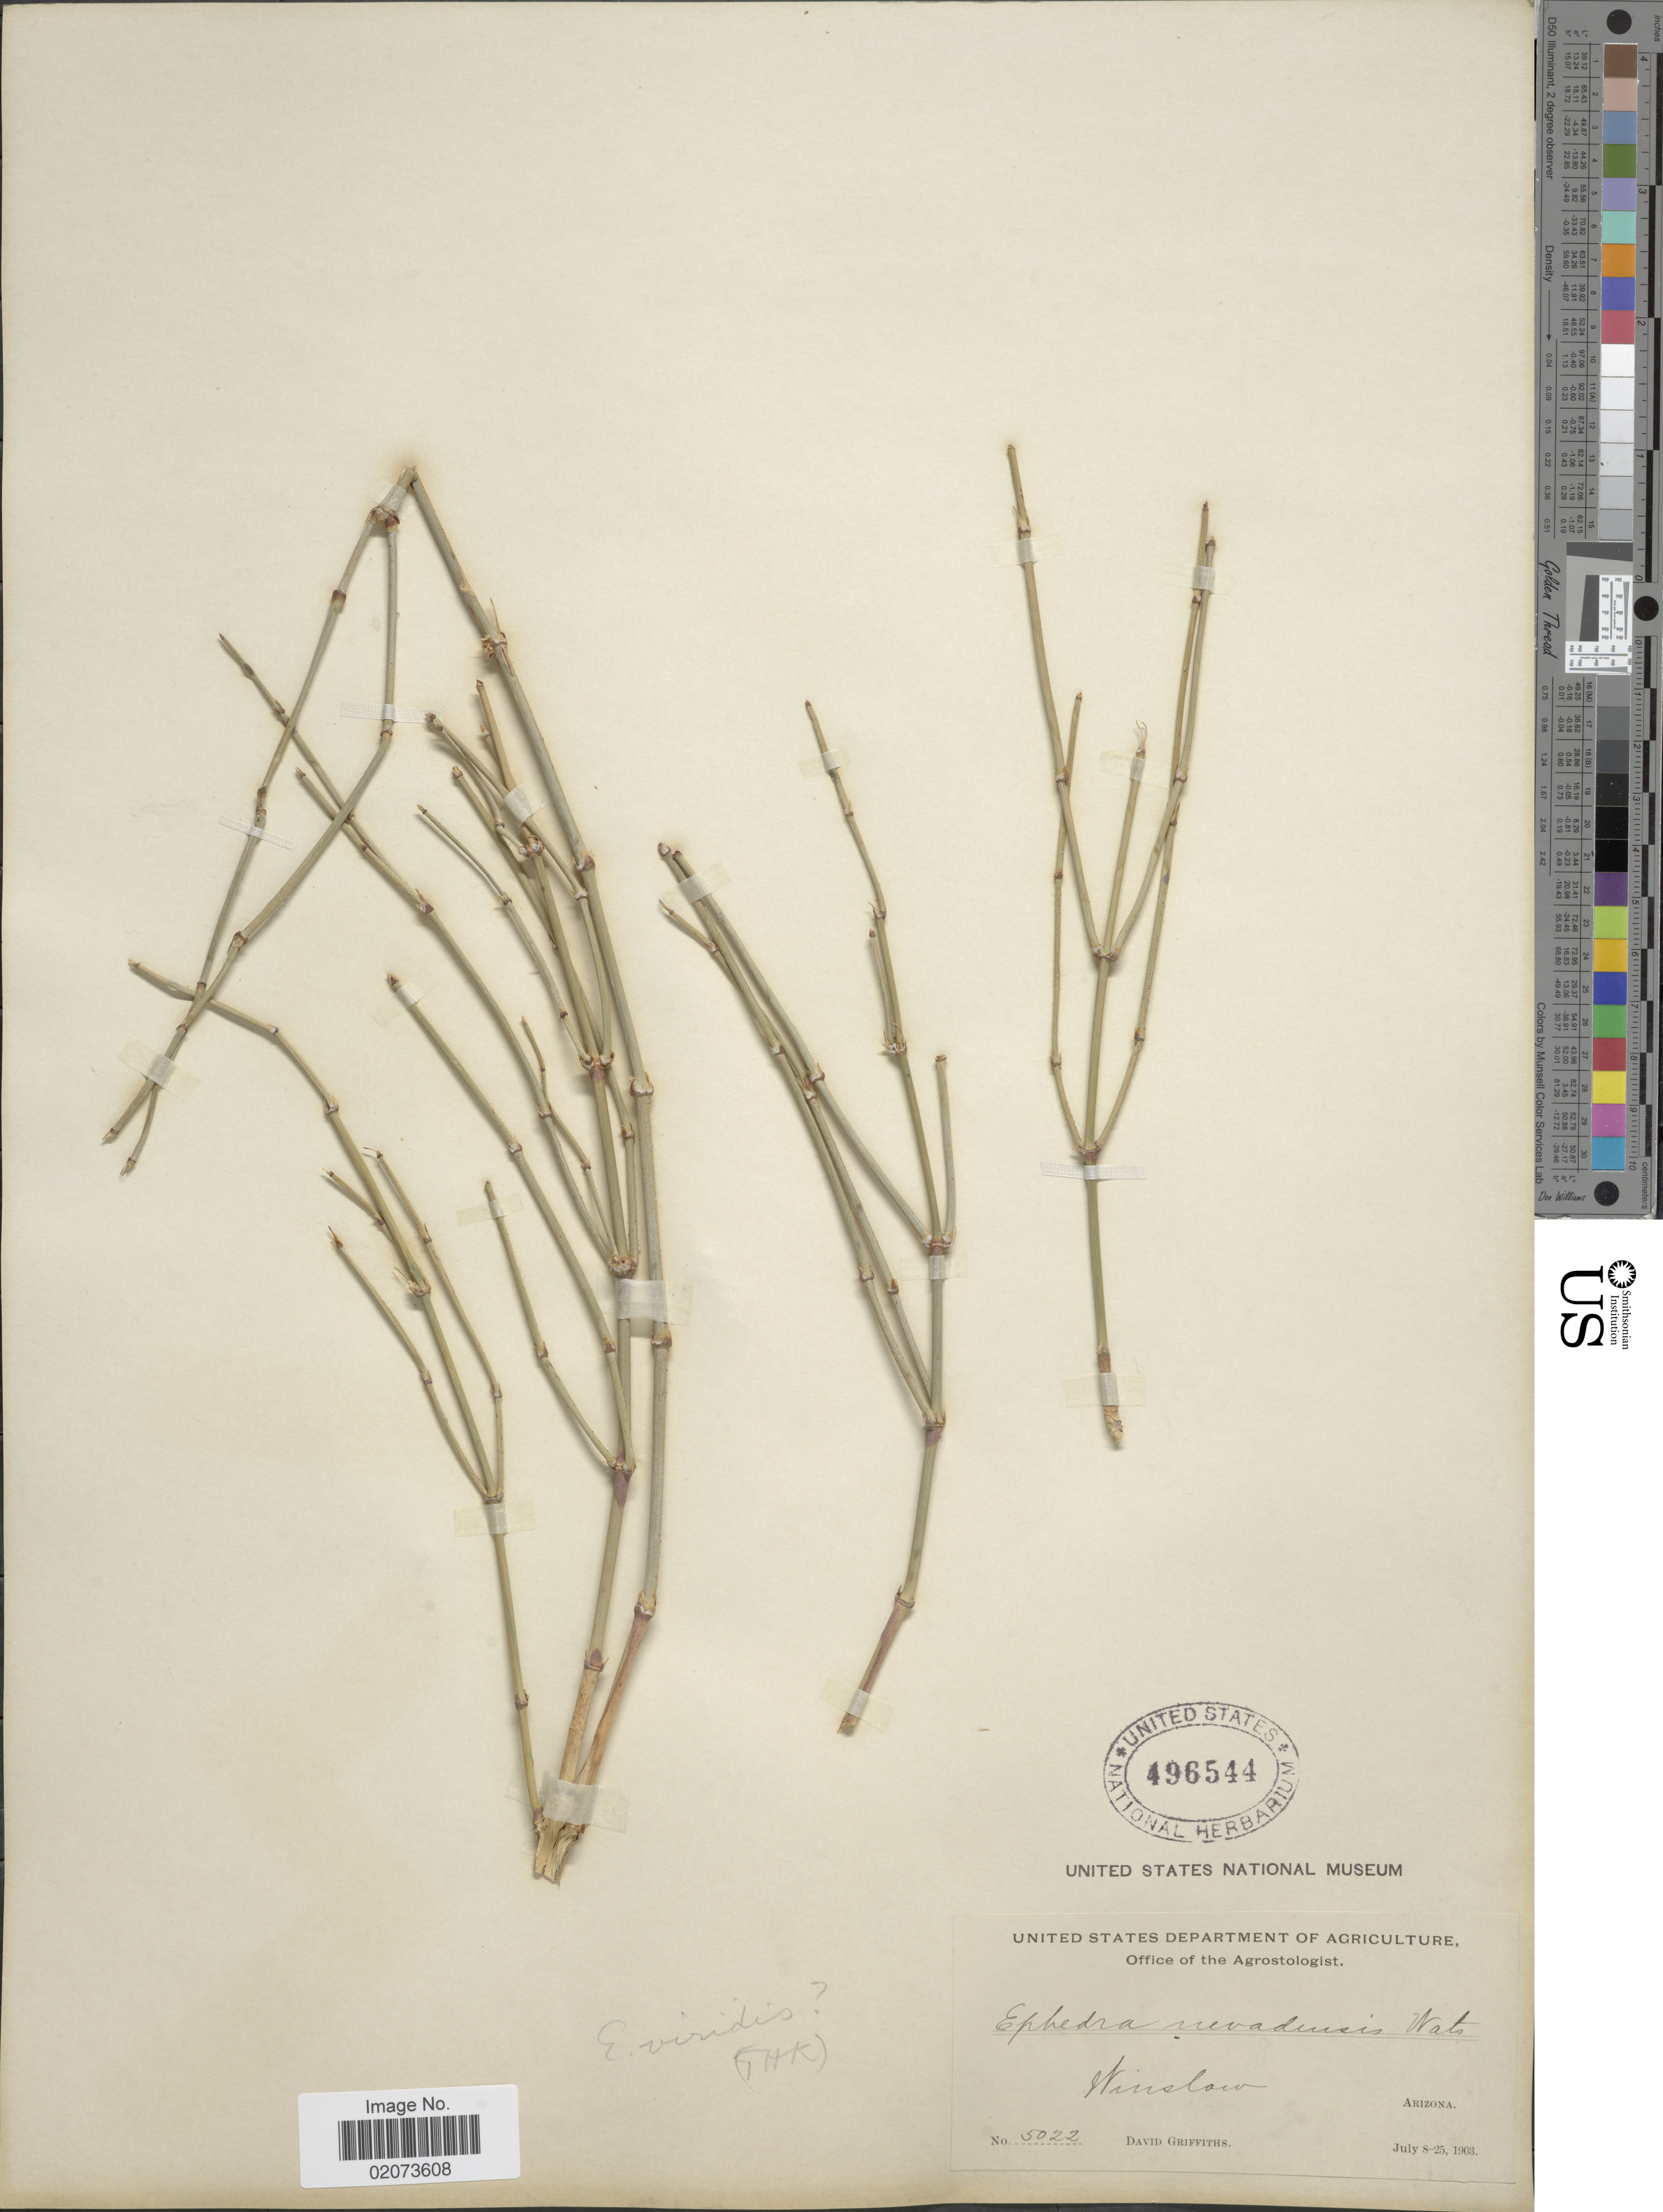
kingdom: Plantae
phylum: Tracheophyta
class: Gnetopsida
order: Ephedrales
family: Ephedraceae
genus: Ephedra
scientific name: Ephedra viridis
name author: Coville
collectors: D. Griffiths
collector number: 5022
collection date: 1903-07-08/1903-07-25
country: United States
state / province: Arizona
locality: Winslow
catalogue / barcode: US 496544